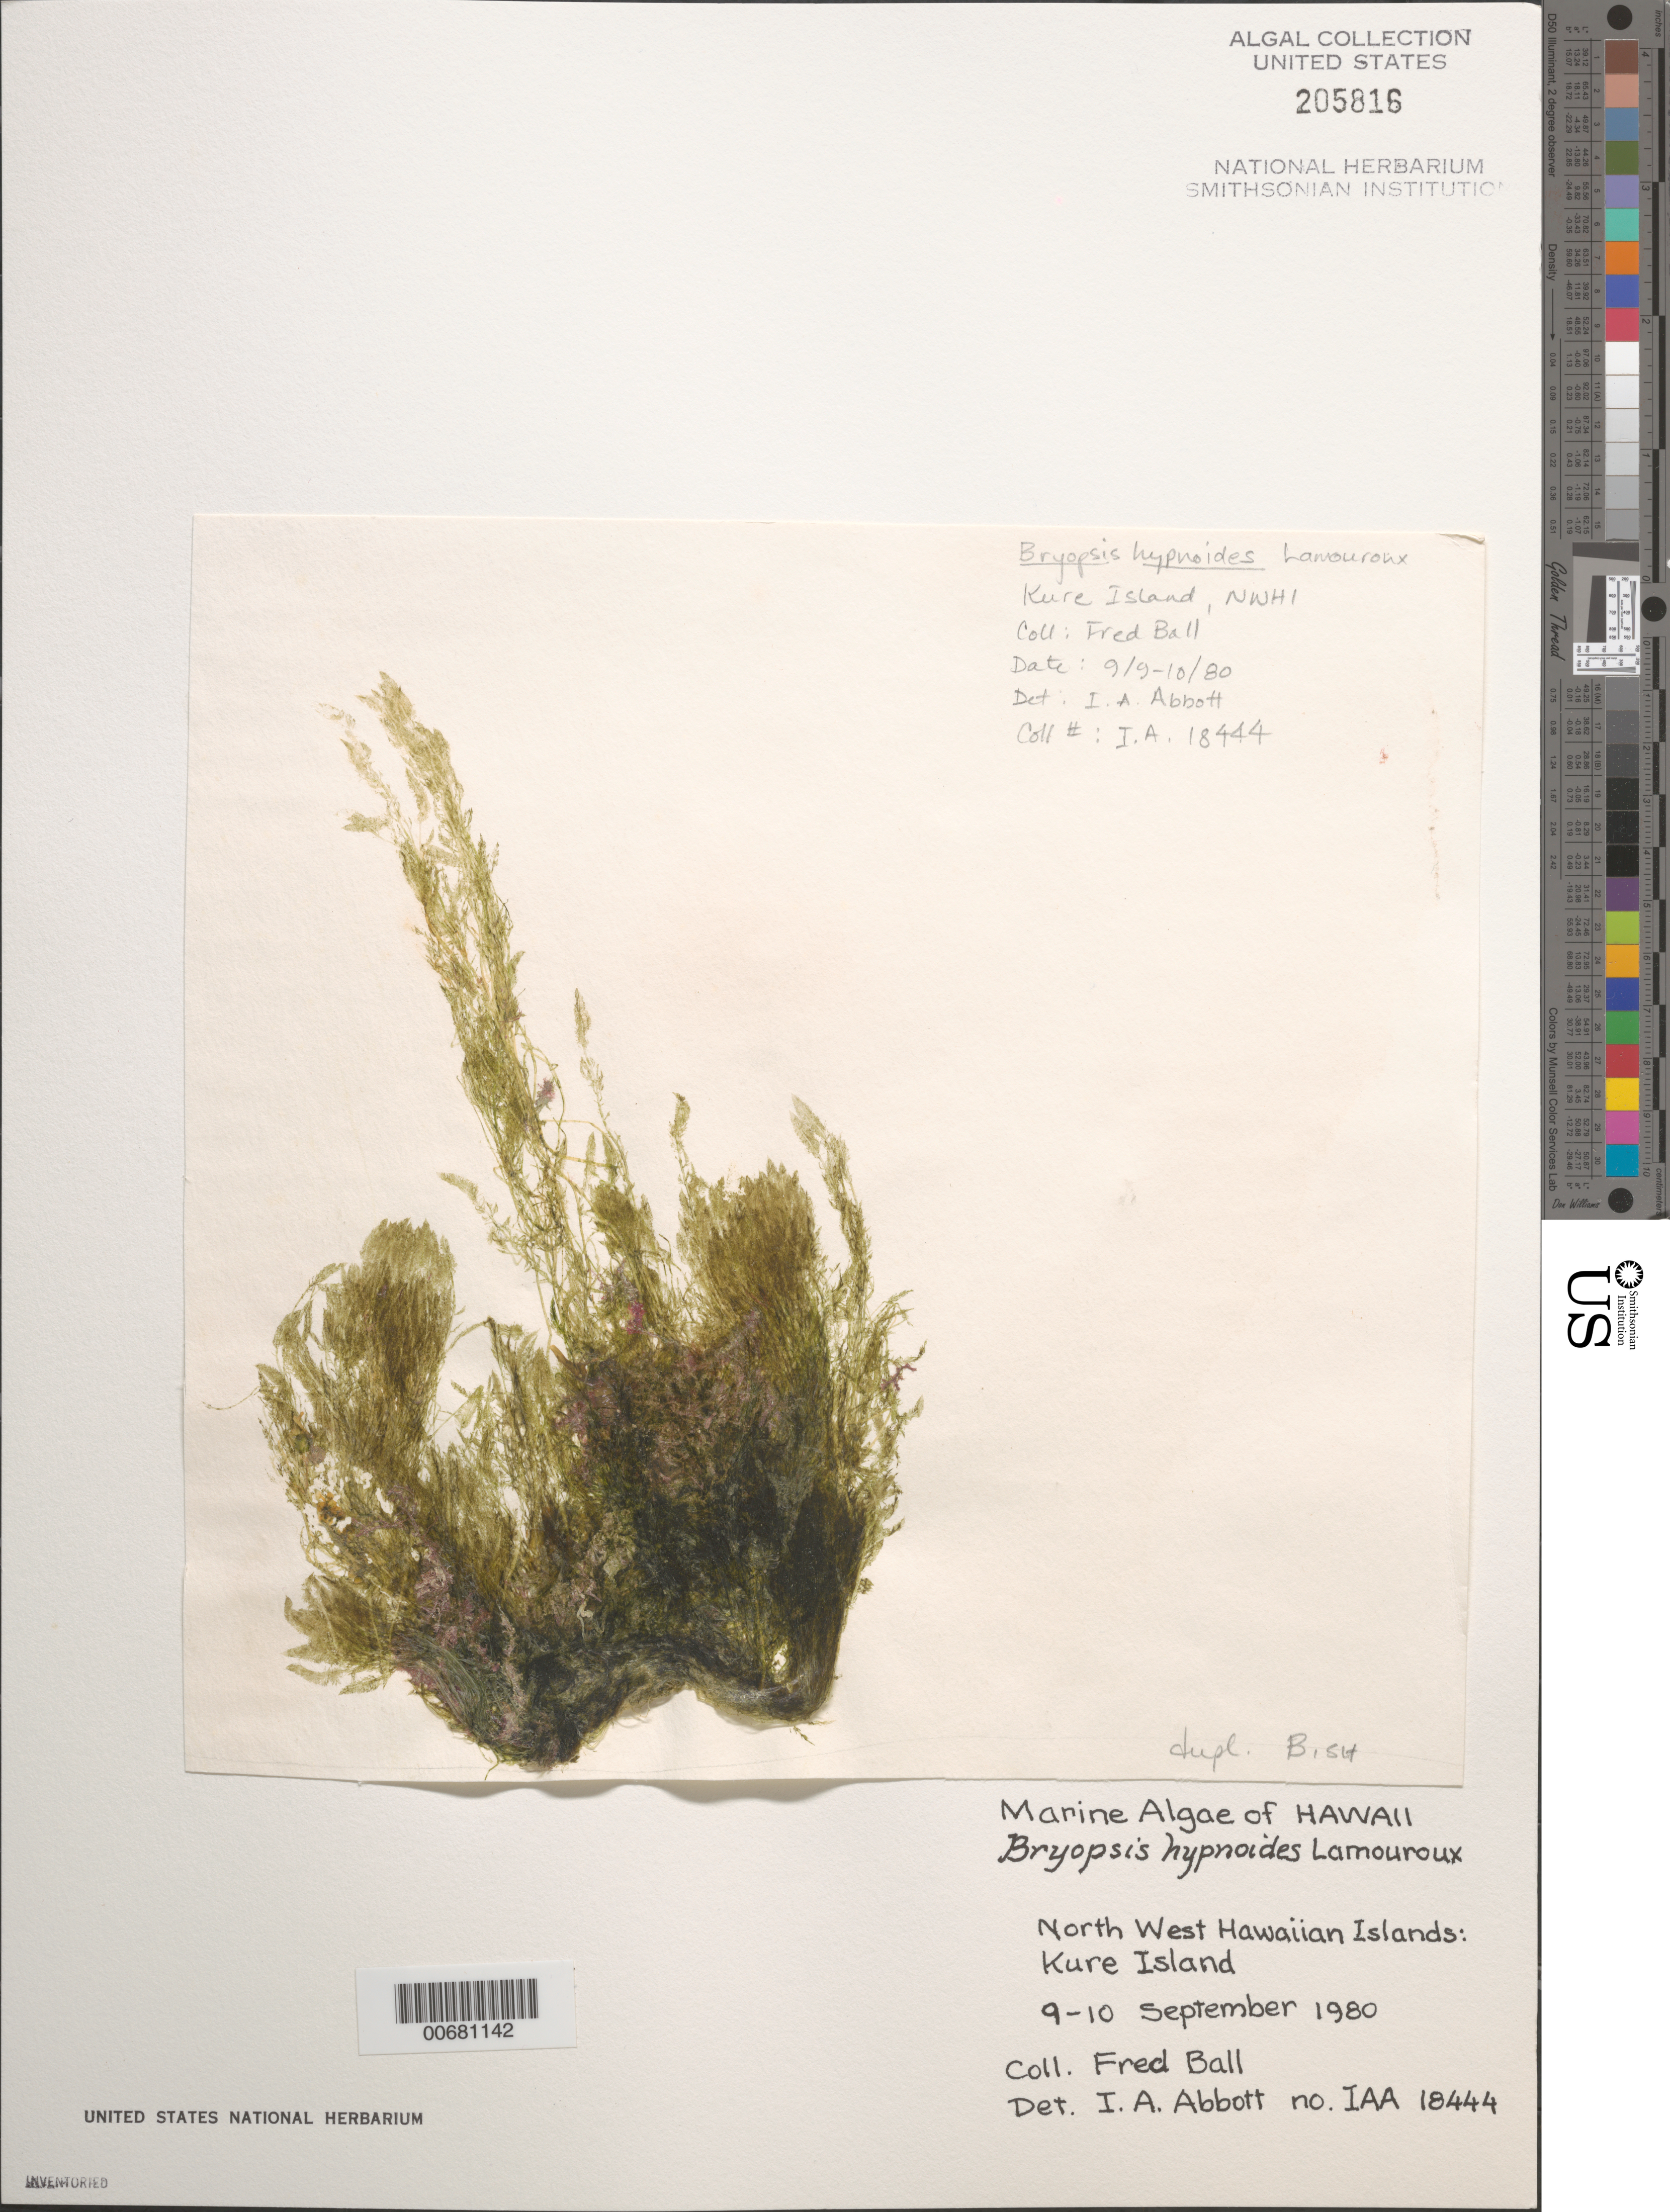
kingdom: Plantae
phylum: Chlorophyta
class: Ulvophyceae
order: Bryopsidales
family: Bryopsidaceae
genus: Bryopsis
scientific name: Bryopsis hypnoides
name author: J.V.Lamouroux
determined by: Abbott, Isabella A.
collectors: F. Ball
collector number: IAA 18444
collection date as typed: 09 Sep 1980 to 10 Sep 1980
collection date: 1980-09-09/1980-09-10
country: United States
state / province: Hawaii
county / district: Honolulu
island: Kure Atoll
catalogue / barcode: US 205816